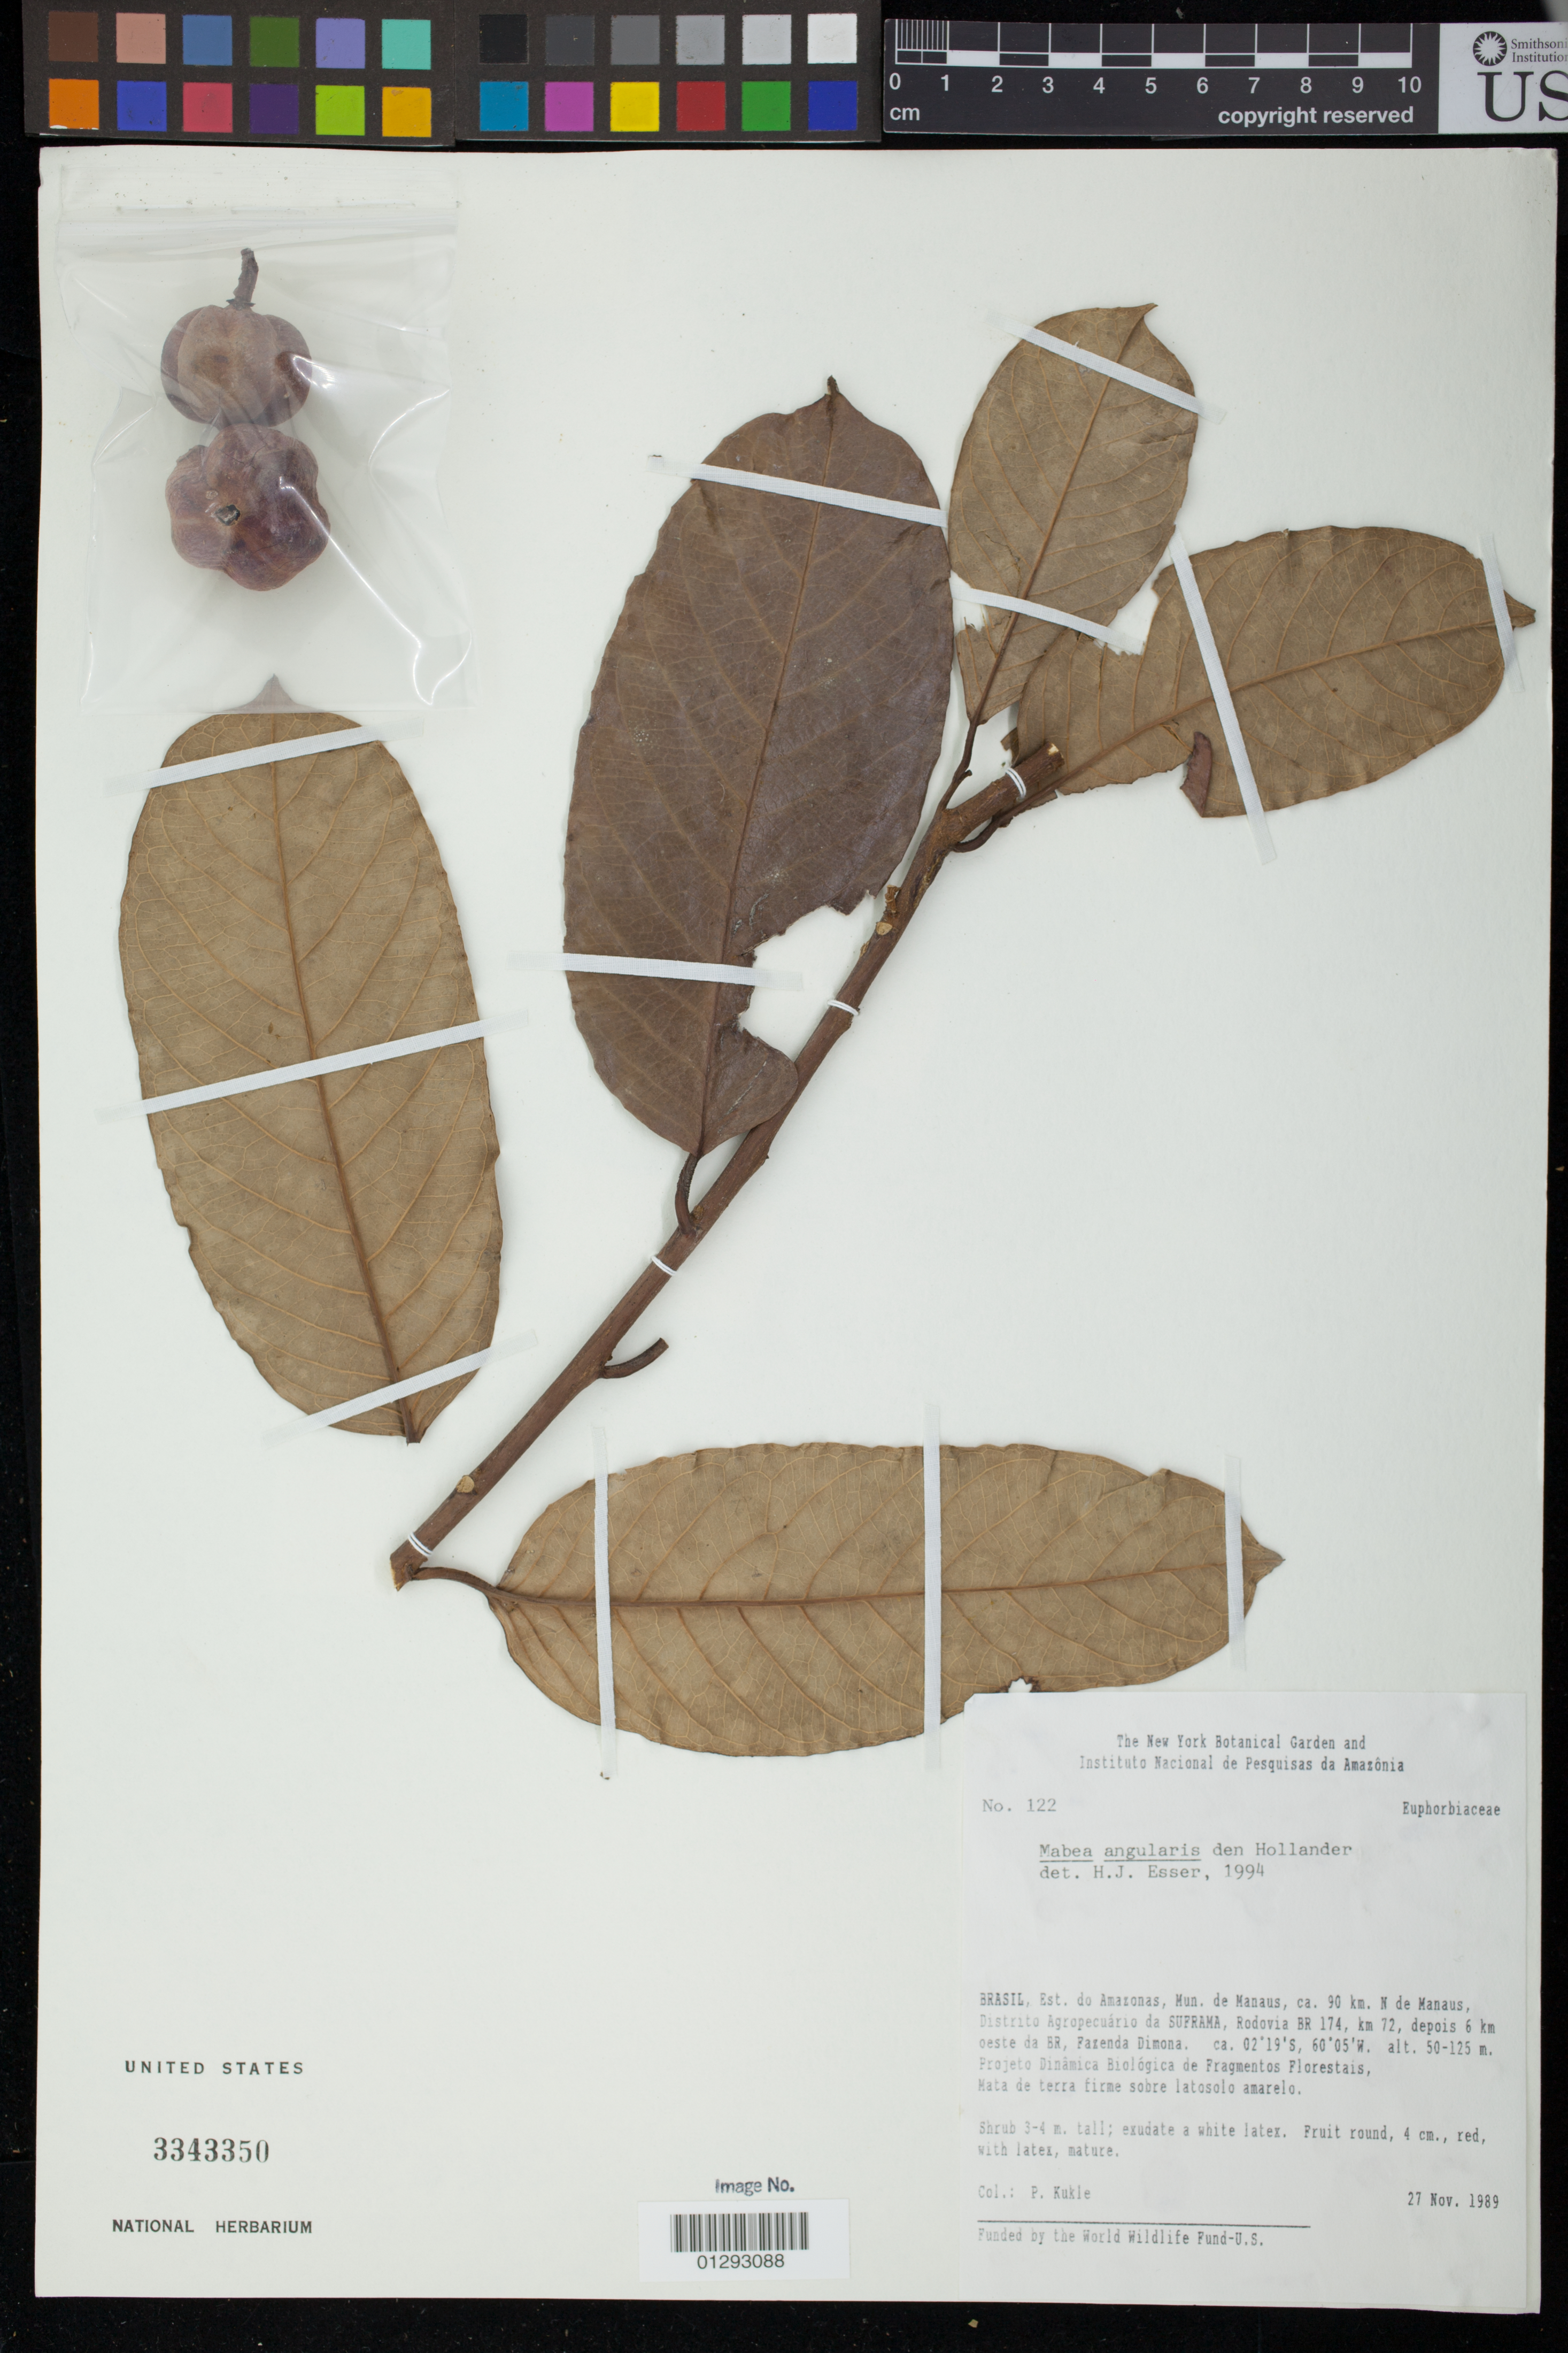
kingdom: Plantae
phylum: Tracheophyta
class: Magnoliopsida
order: Malpighiales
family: Euphorbiaceae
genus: Mabea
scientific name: Mabea angularis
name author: Hollander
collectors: P. Kukle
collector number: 122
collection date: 1989-11-27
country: Brazil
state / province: Amazonas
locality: Mun. de Manaus, ca. 90 km. N de Manaus, Distrito Agropecuario da Suframa, Rodovia BR 174,km 72, depois 6 km oeste da BR, Fazenda Dimona.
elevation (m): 50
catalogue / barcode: US 3343350